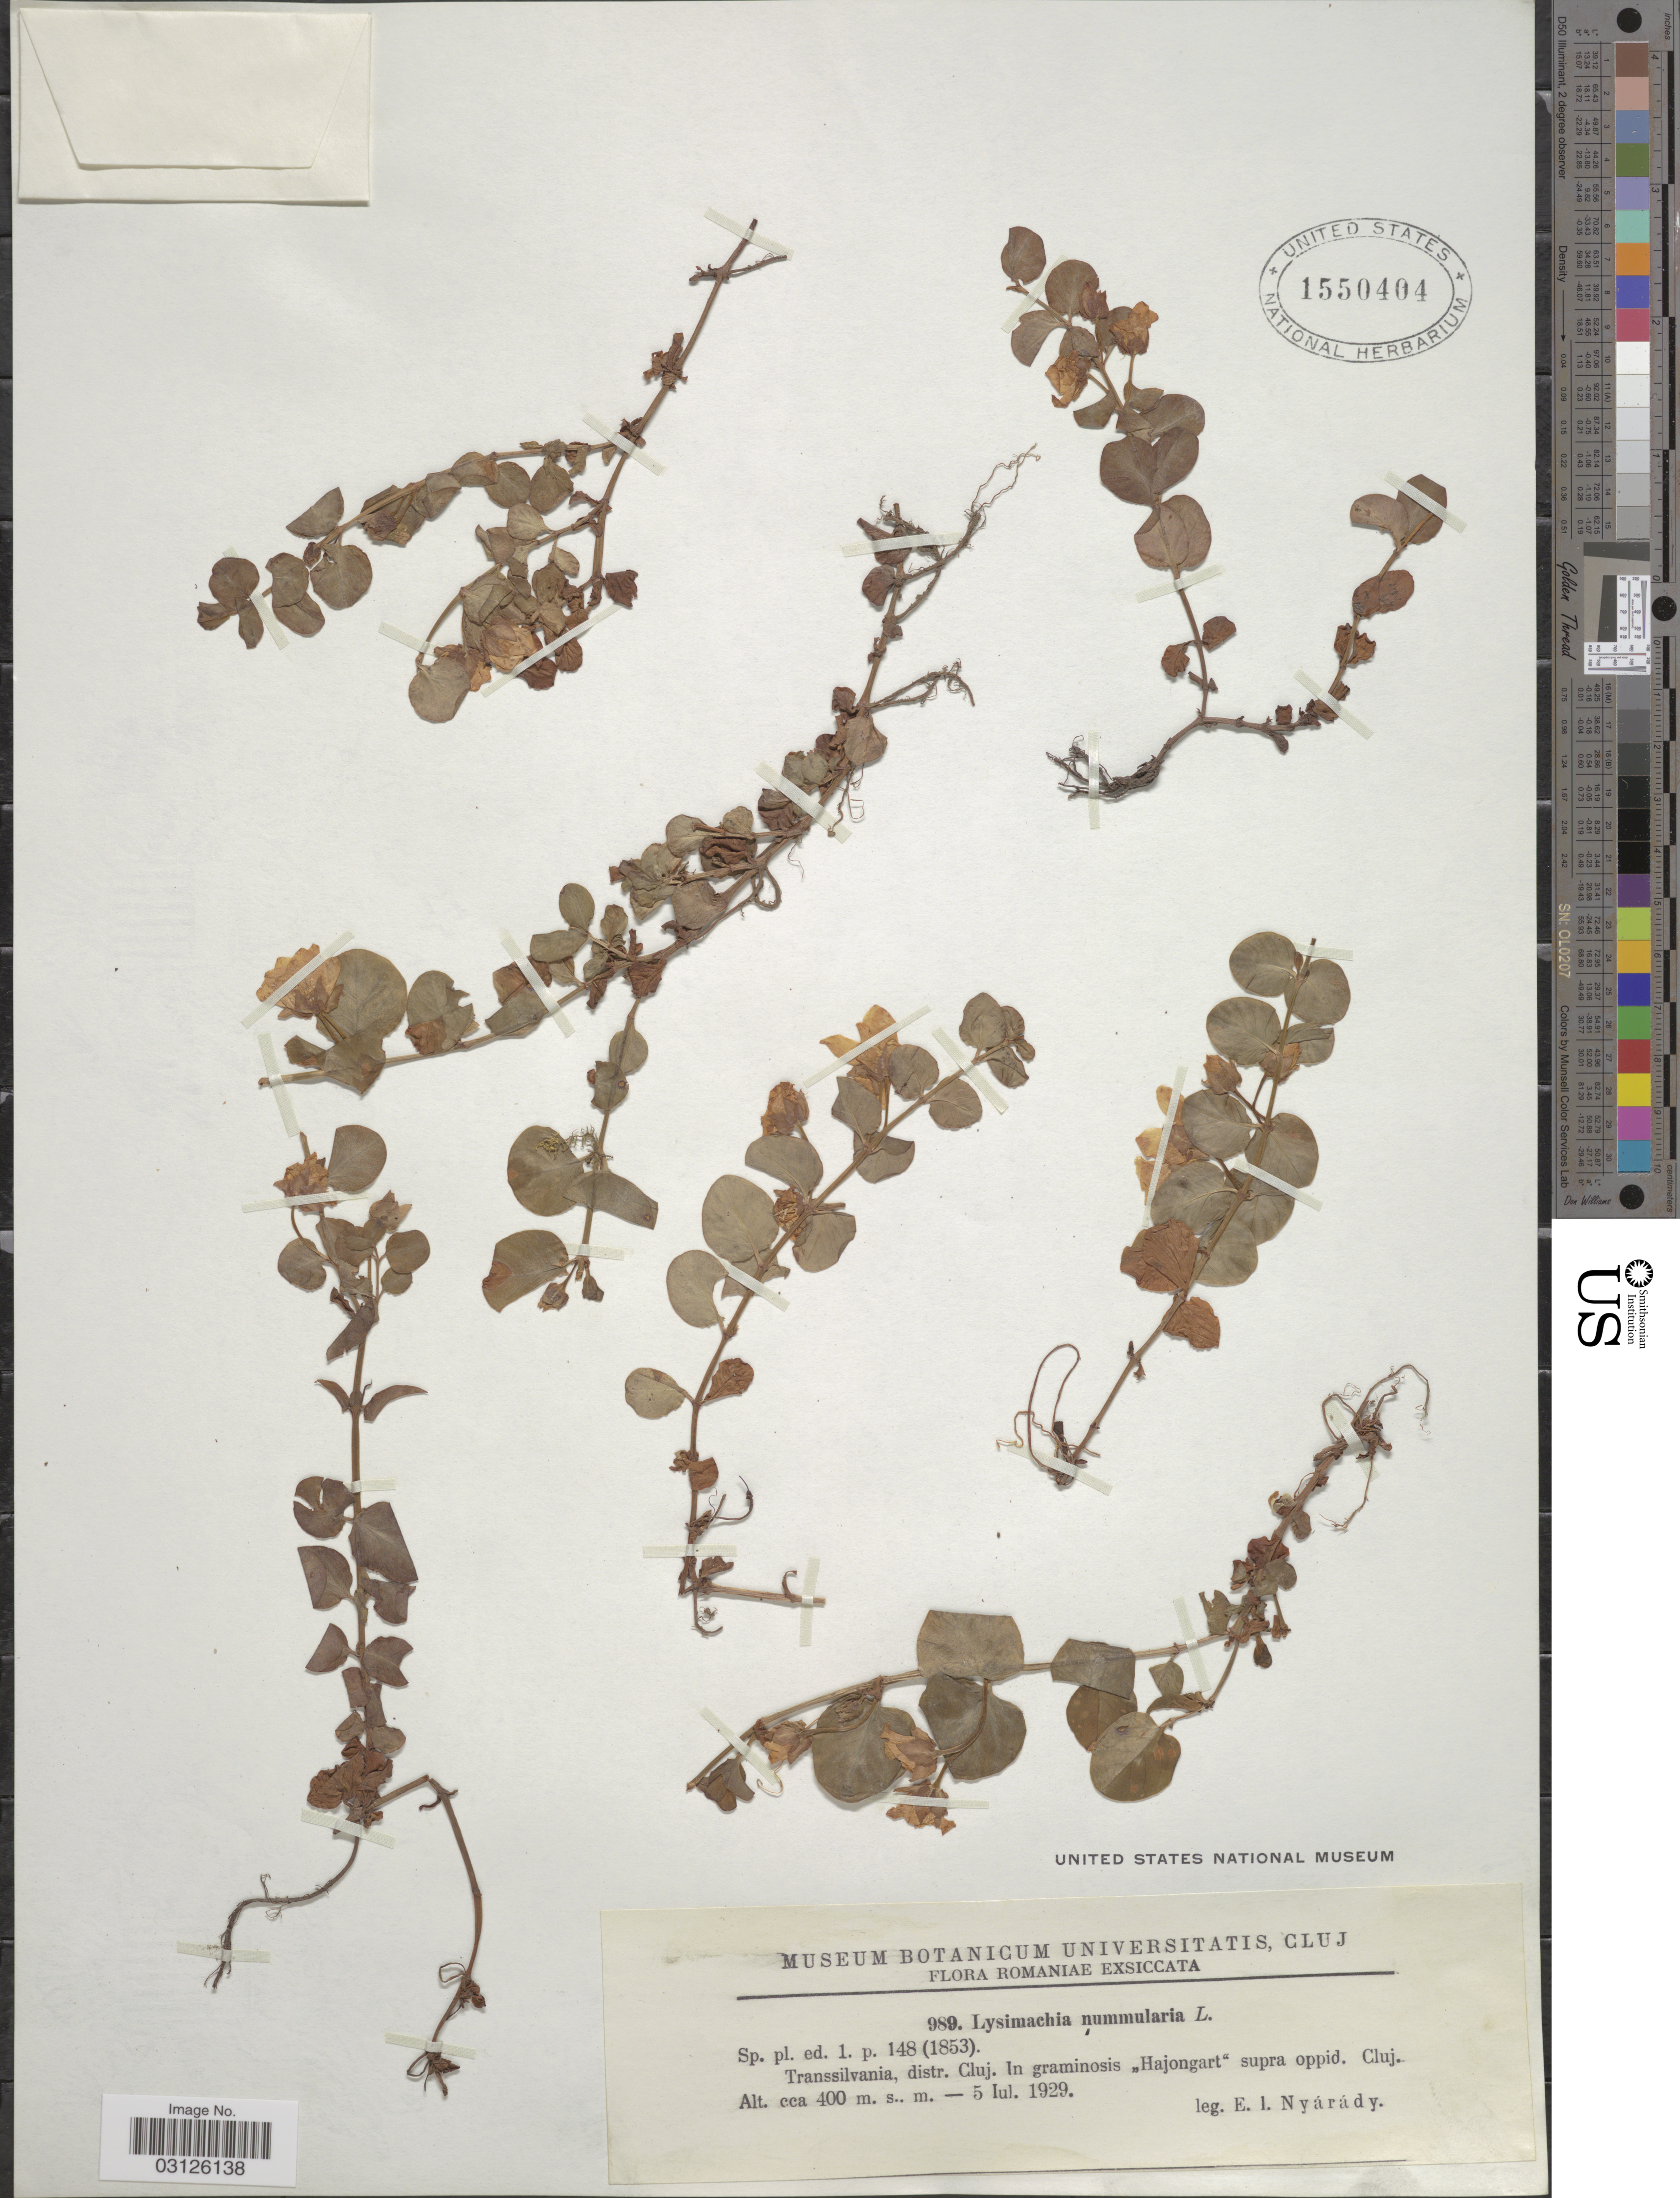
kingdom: Plantae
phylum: Tracheophyta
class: Magnoliopsida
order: Ericales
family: Primulaceae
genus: Lysimachia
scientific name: Lysimachia nummularia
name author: L.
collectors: E. Nyarady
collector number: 989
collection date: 1929-07-05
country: Romania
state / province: Cluj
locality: Transsilvania, distr. Cluj. In graminosis "Hajongart" supra oppid. Cluj.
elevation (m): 400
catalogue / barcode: US 1550404